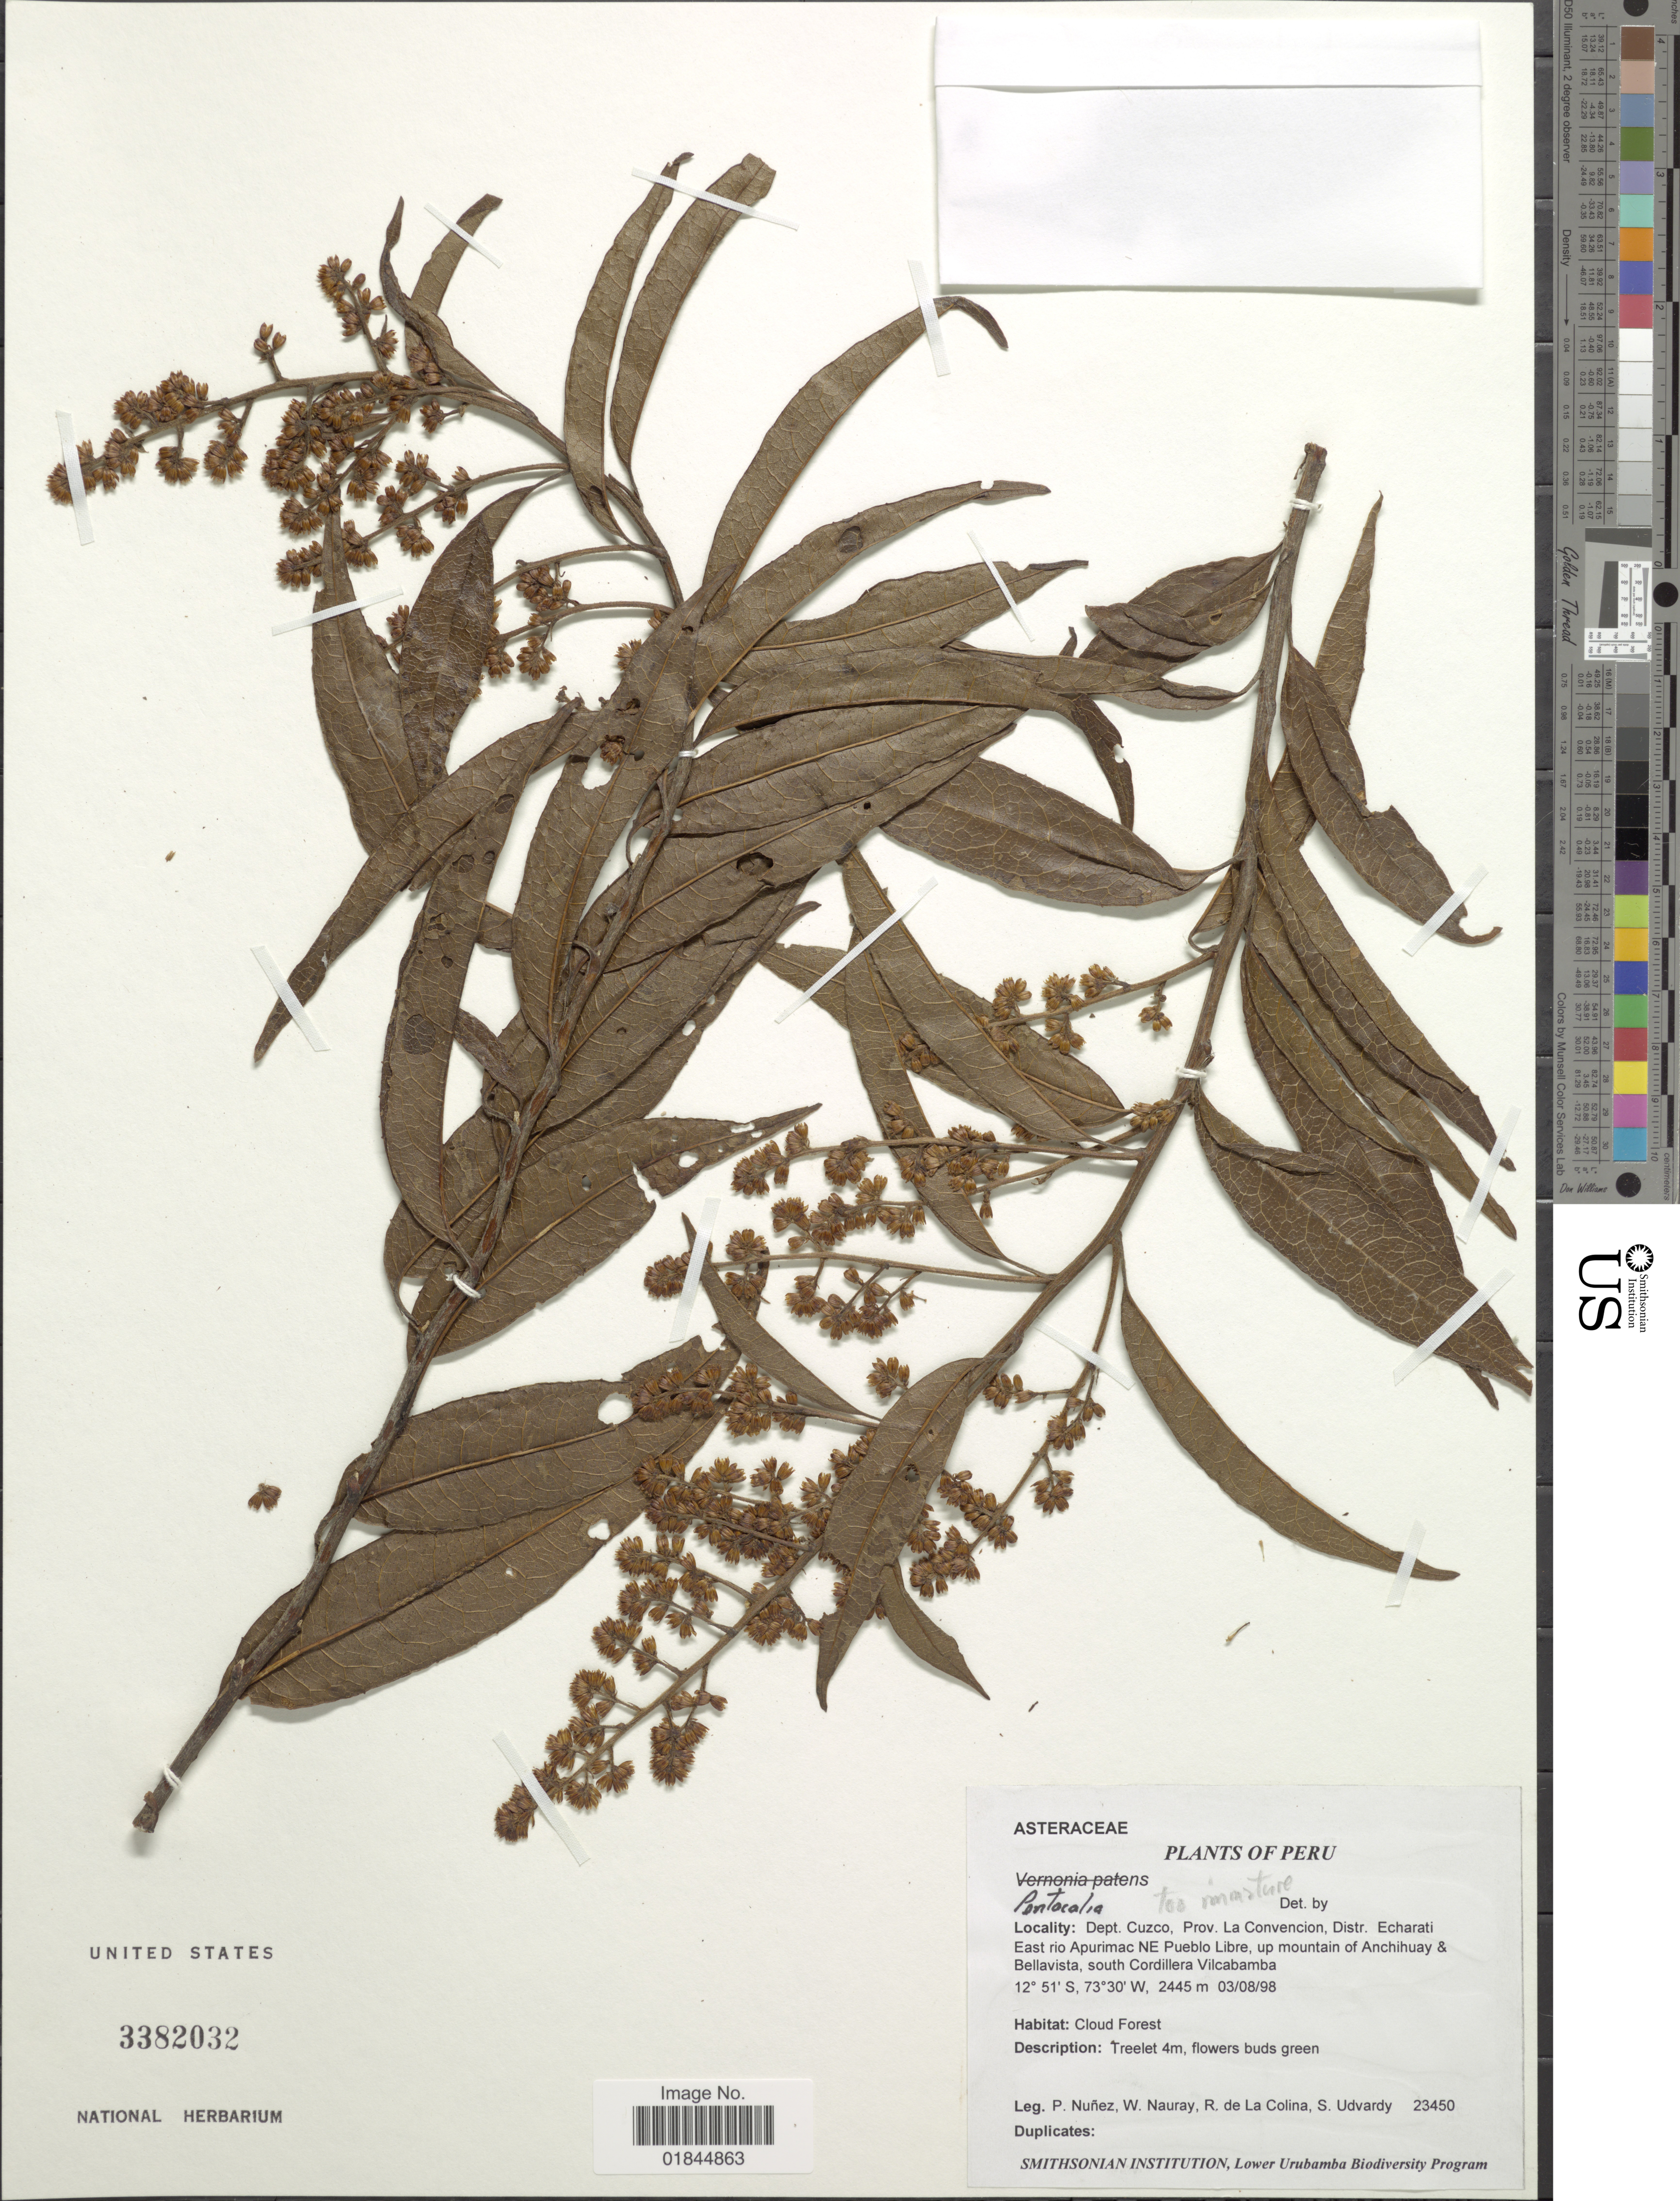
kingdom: Plantae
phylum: Tracheophyta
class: Magnoliopsida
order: Asterales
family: Asteraceae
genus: Pentacalia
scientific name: Pentacalia sp.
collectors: P. Nuñez V., W. Nauray, R. de La Colina & S. Udvardy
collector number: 23450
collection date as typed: Transcribed d/m/y: 3/8/98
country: Peru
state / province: Cusco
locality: Dept. Cuzco, Prov. La Convencion, Distr. Echarati East rio Apurimac NE Pueblo Libre, up mountain of Anchihuay & Bellavista, south Cordillera Vilcabamba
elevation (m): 2445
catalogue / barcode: US 3382032